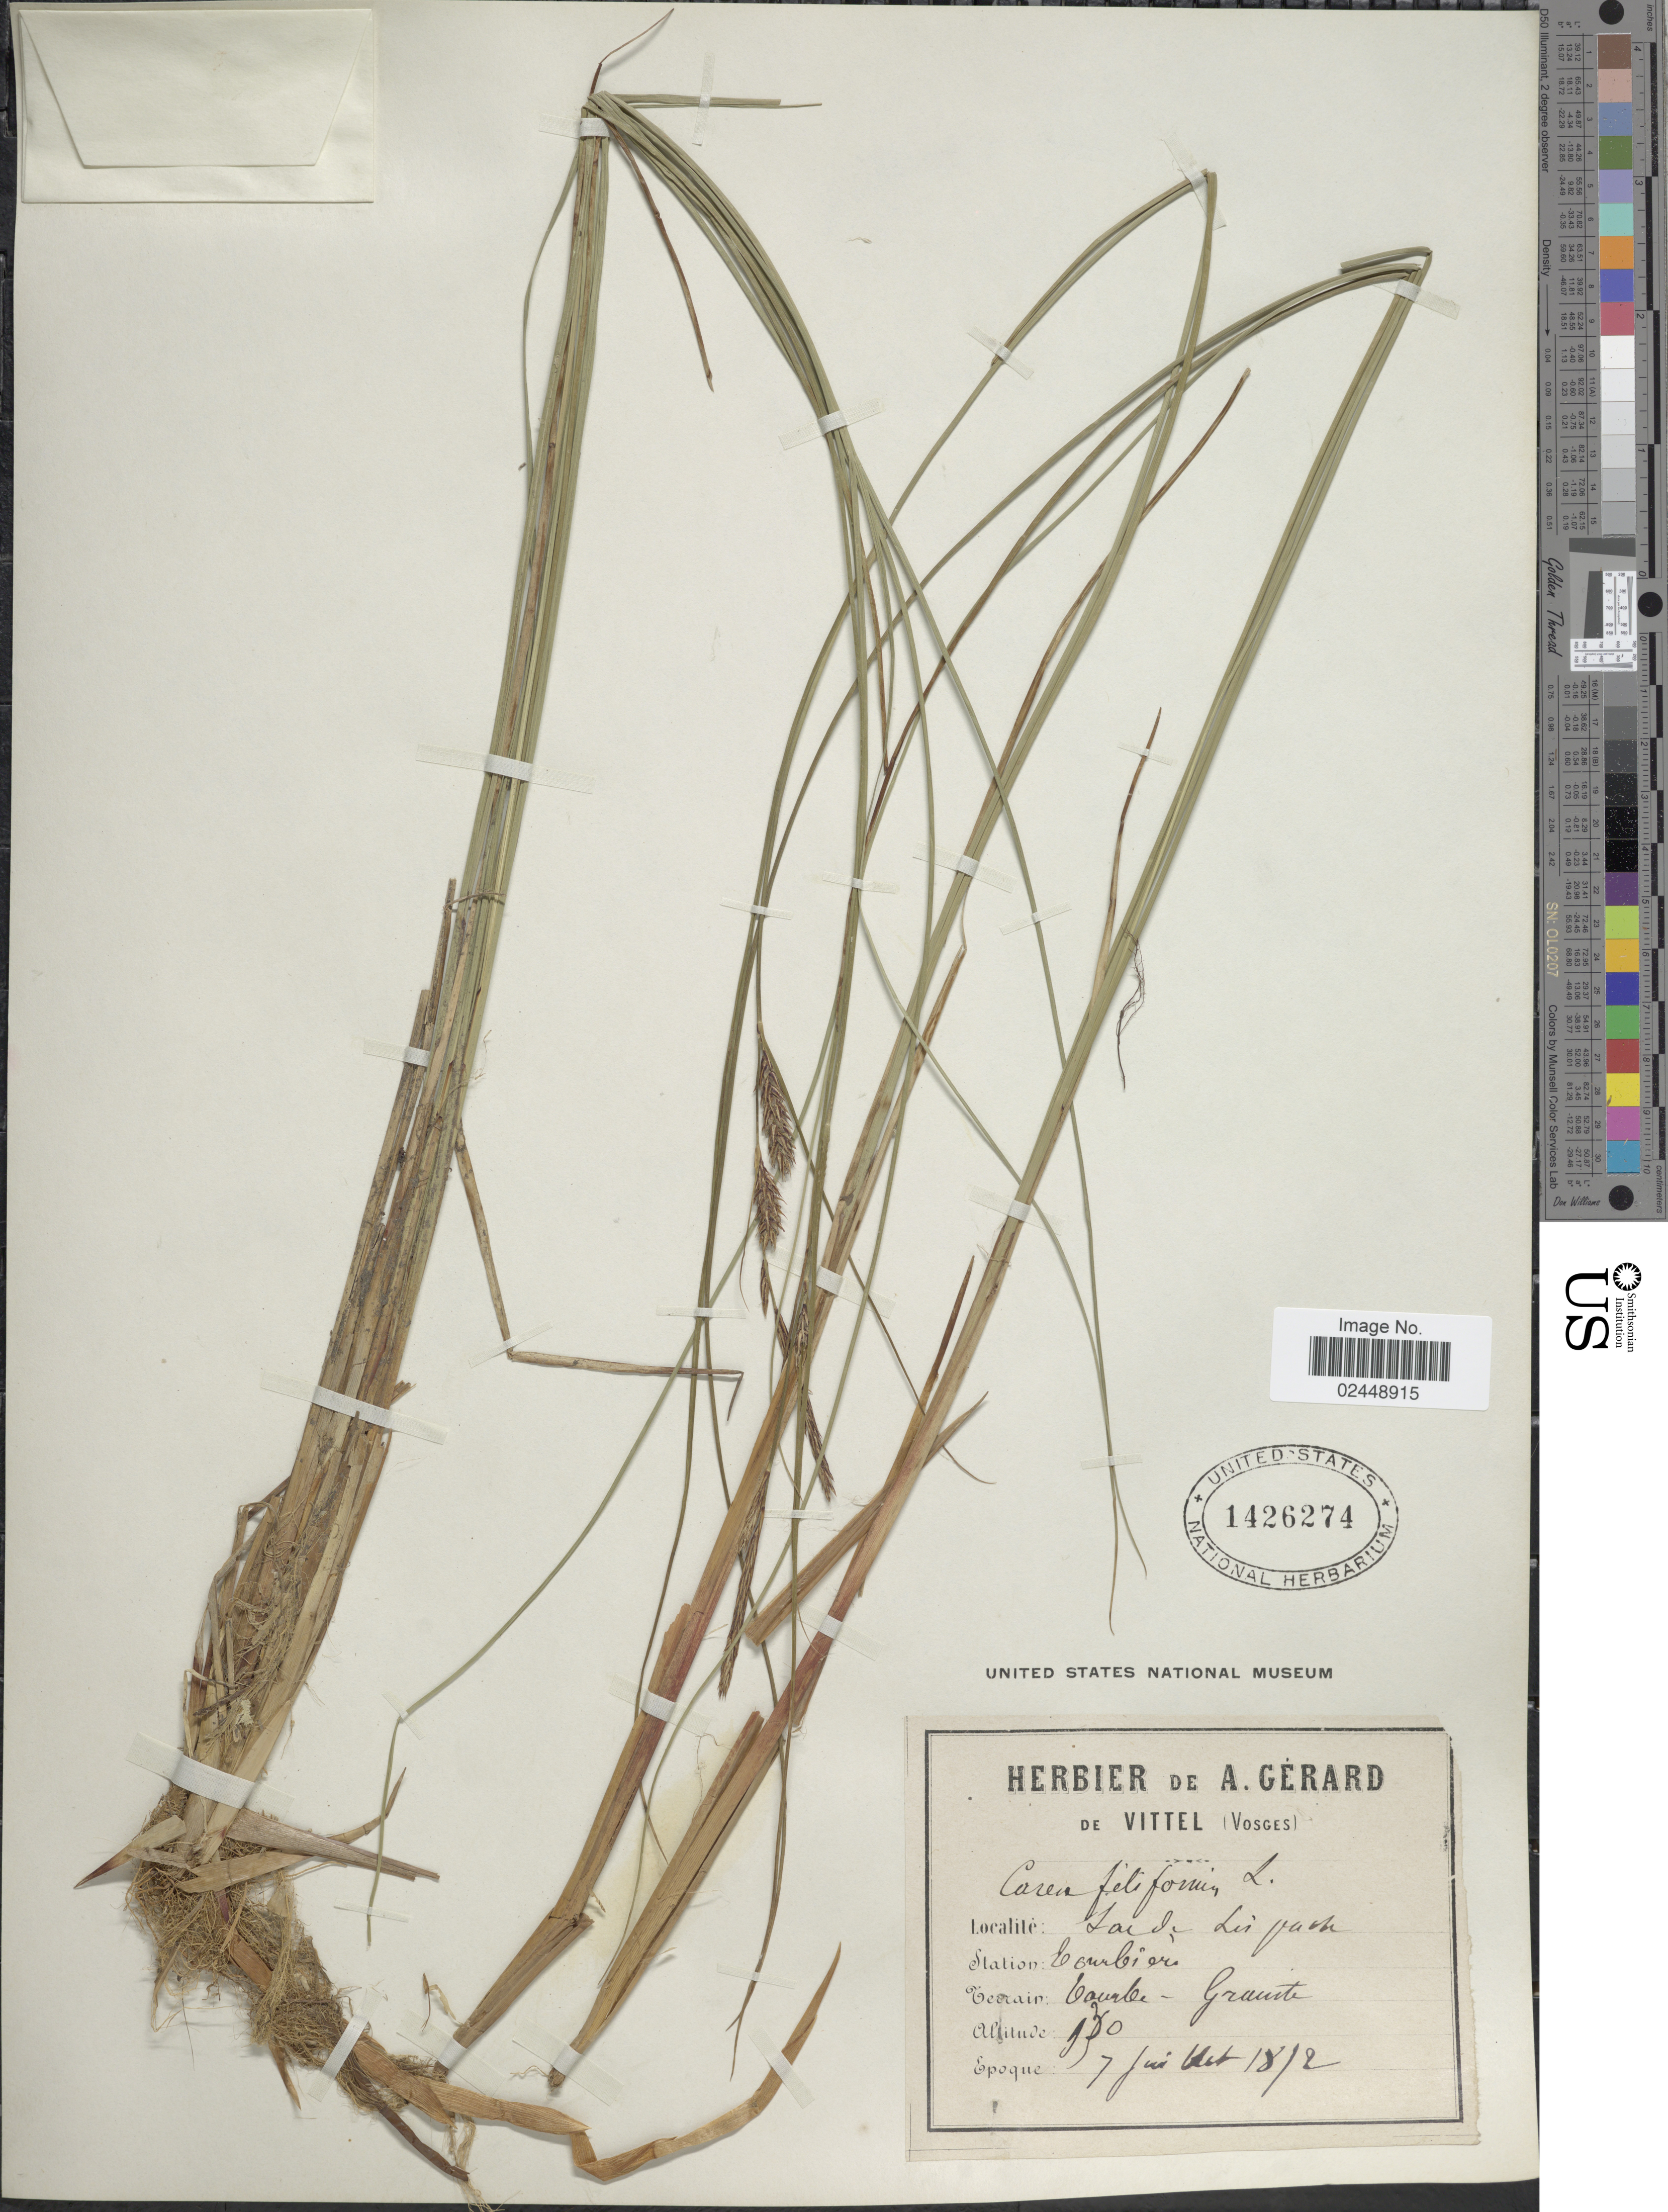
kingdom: Plantae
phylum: Tracheophyta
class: Liliopsida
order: Poales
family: Cyperaceae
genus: Carex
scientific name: Carex lasiocarpa var. lasiocarpa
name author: Ehrh.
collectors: ex herb. de A. Gerard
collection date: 1872-07-07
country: France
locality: Saide, lei pathe, Coubiere, Courbe- Granite [interpreted]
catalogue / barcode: US 1426274